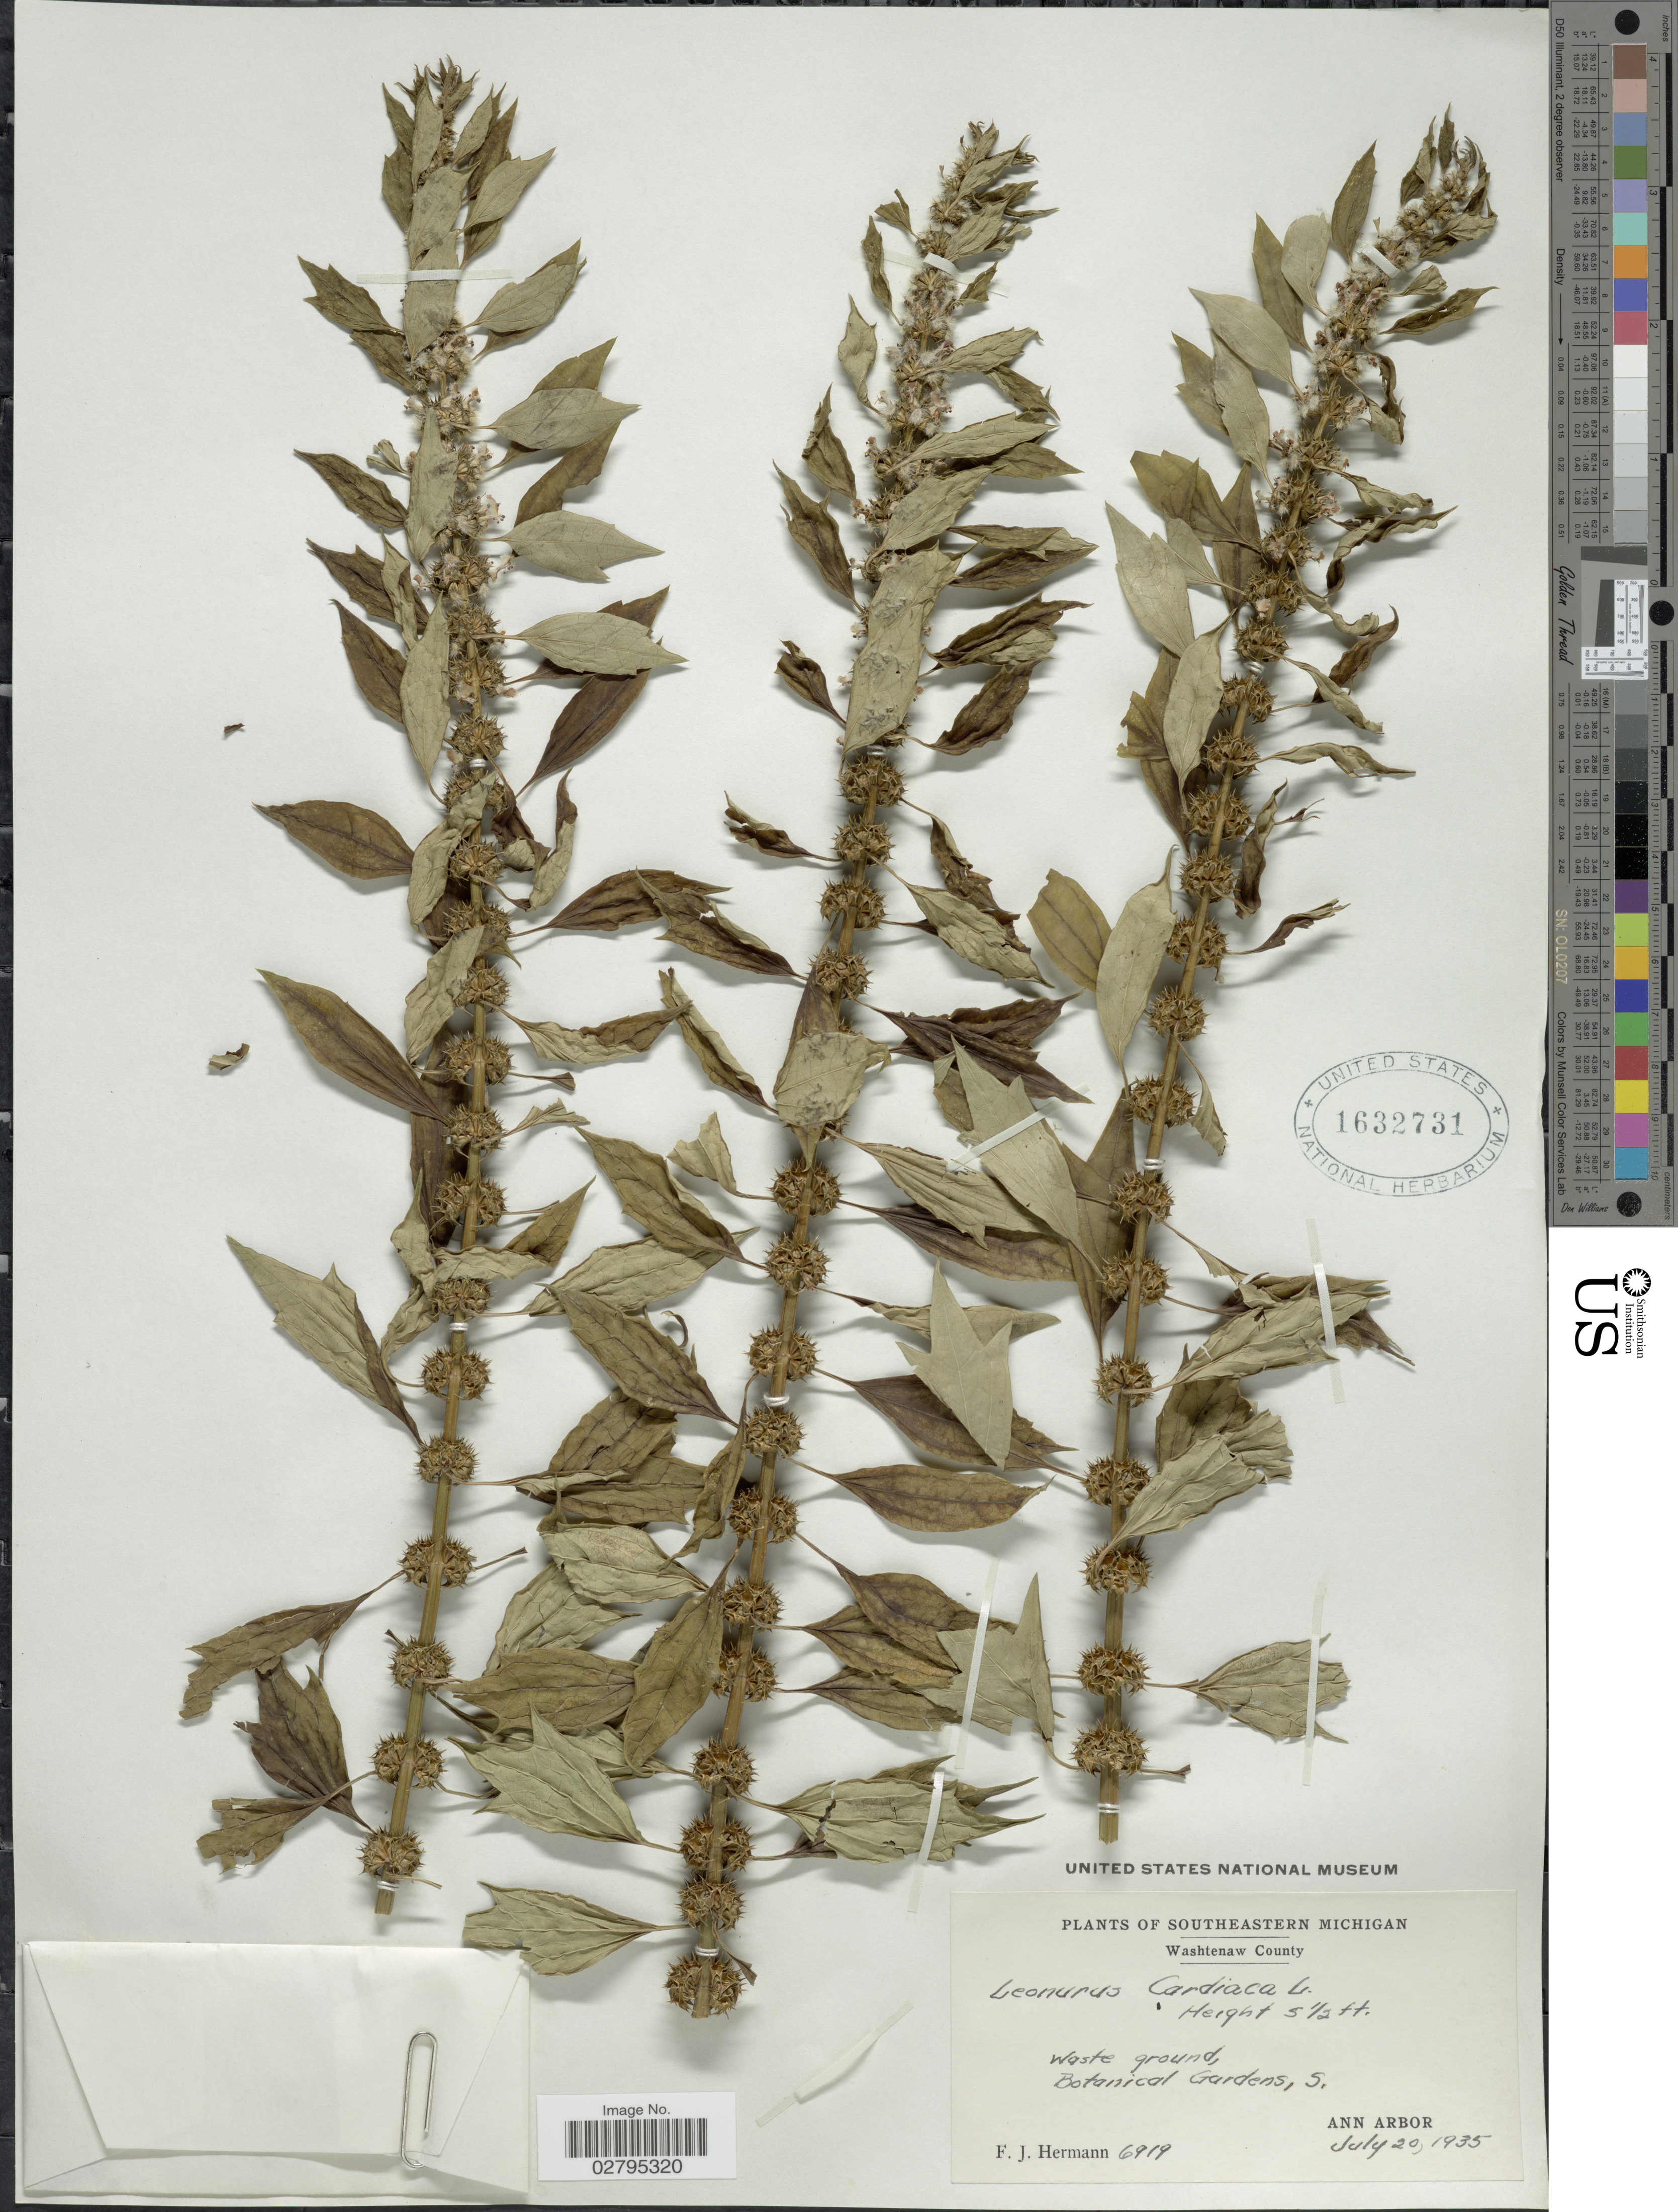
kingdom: Plantae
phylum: Tracheophyta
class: Magnoliopsida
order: Lamiales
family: Lamiaceae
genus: Leonurus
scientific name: Leonurus cardiaca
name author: L.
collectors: F. J. Hermann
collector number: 6919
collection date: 1935-07-20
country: United States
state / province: Michigan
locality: Southeastern Michigan, Washtenaw County, Botanical Gardens, S., Ann Arbor.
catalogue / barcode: US 1632731